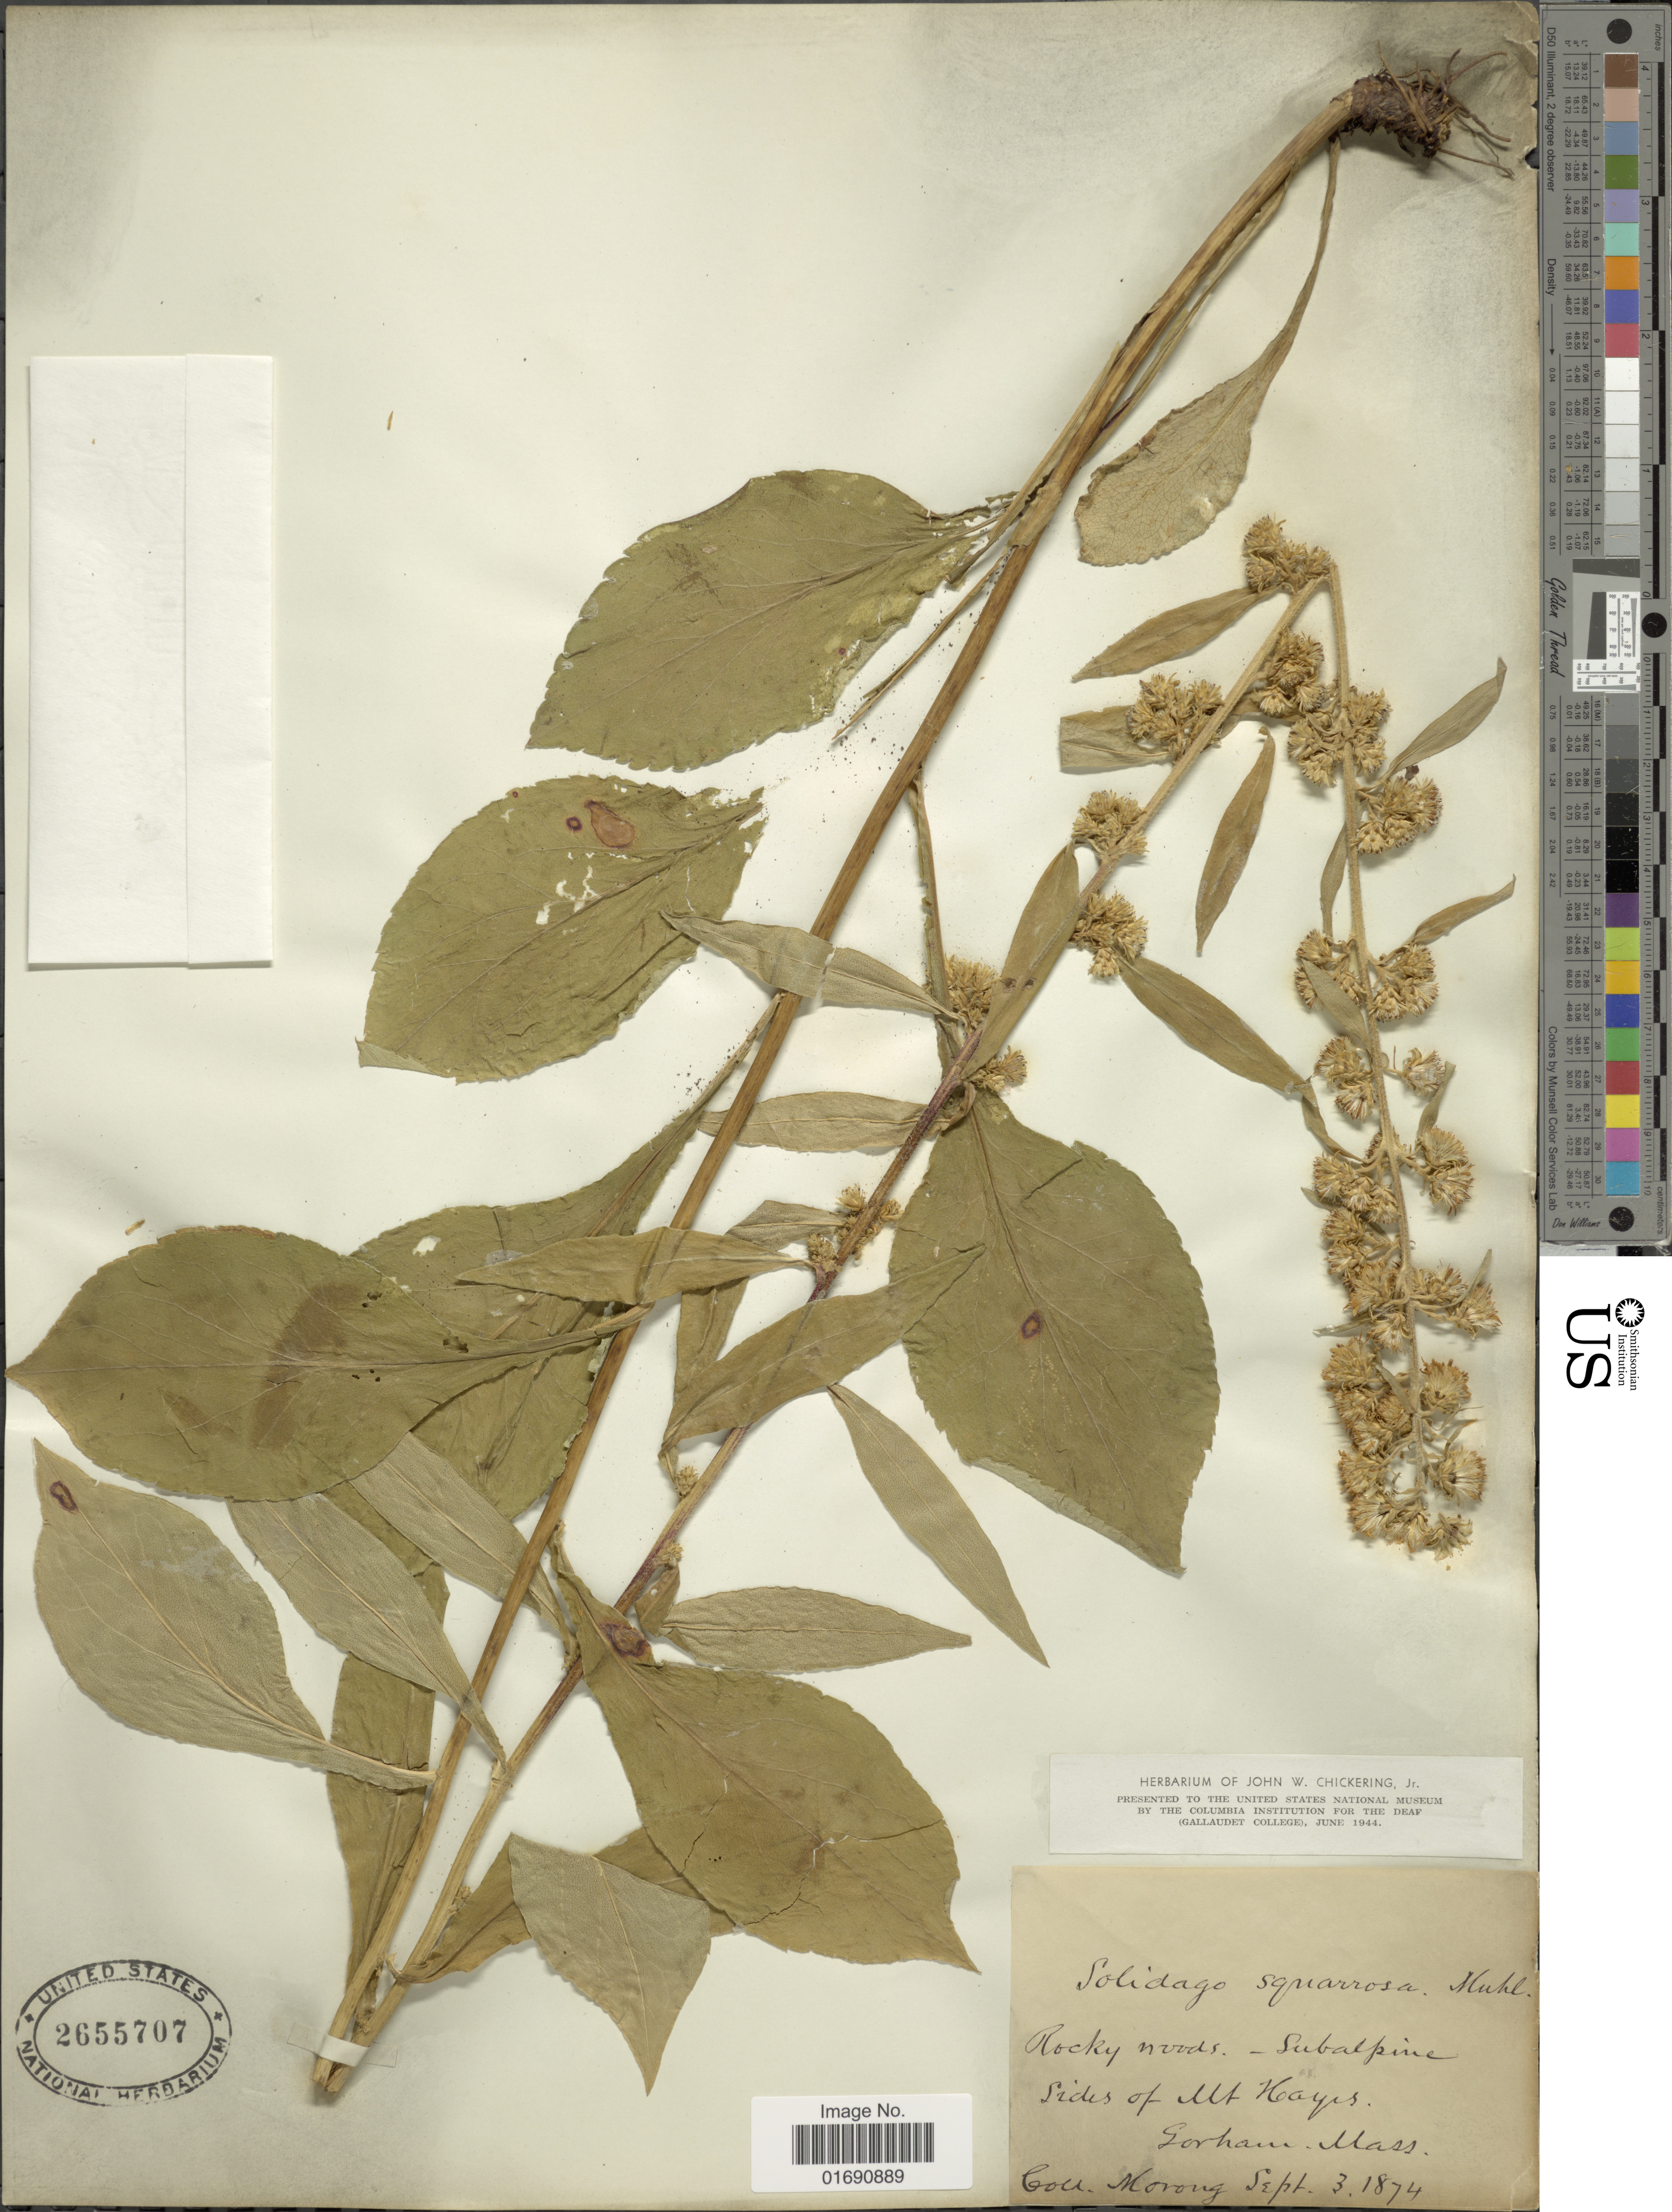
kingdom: Plantae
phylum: Tracheophyta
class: Magnoliopsida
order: Asterales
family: Asteraceae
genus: Solidago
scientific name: Solidago squarrosa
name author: Muhl.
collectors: ex herb. T. Morong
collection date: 1874-09-03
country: United States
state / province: Massachusetts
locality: Rocky woods - Subalpine, Sides of Mt Hayes, Gorham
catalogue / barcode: US 2655707